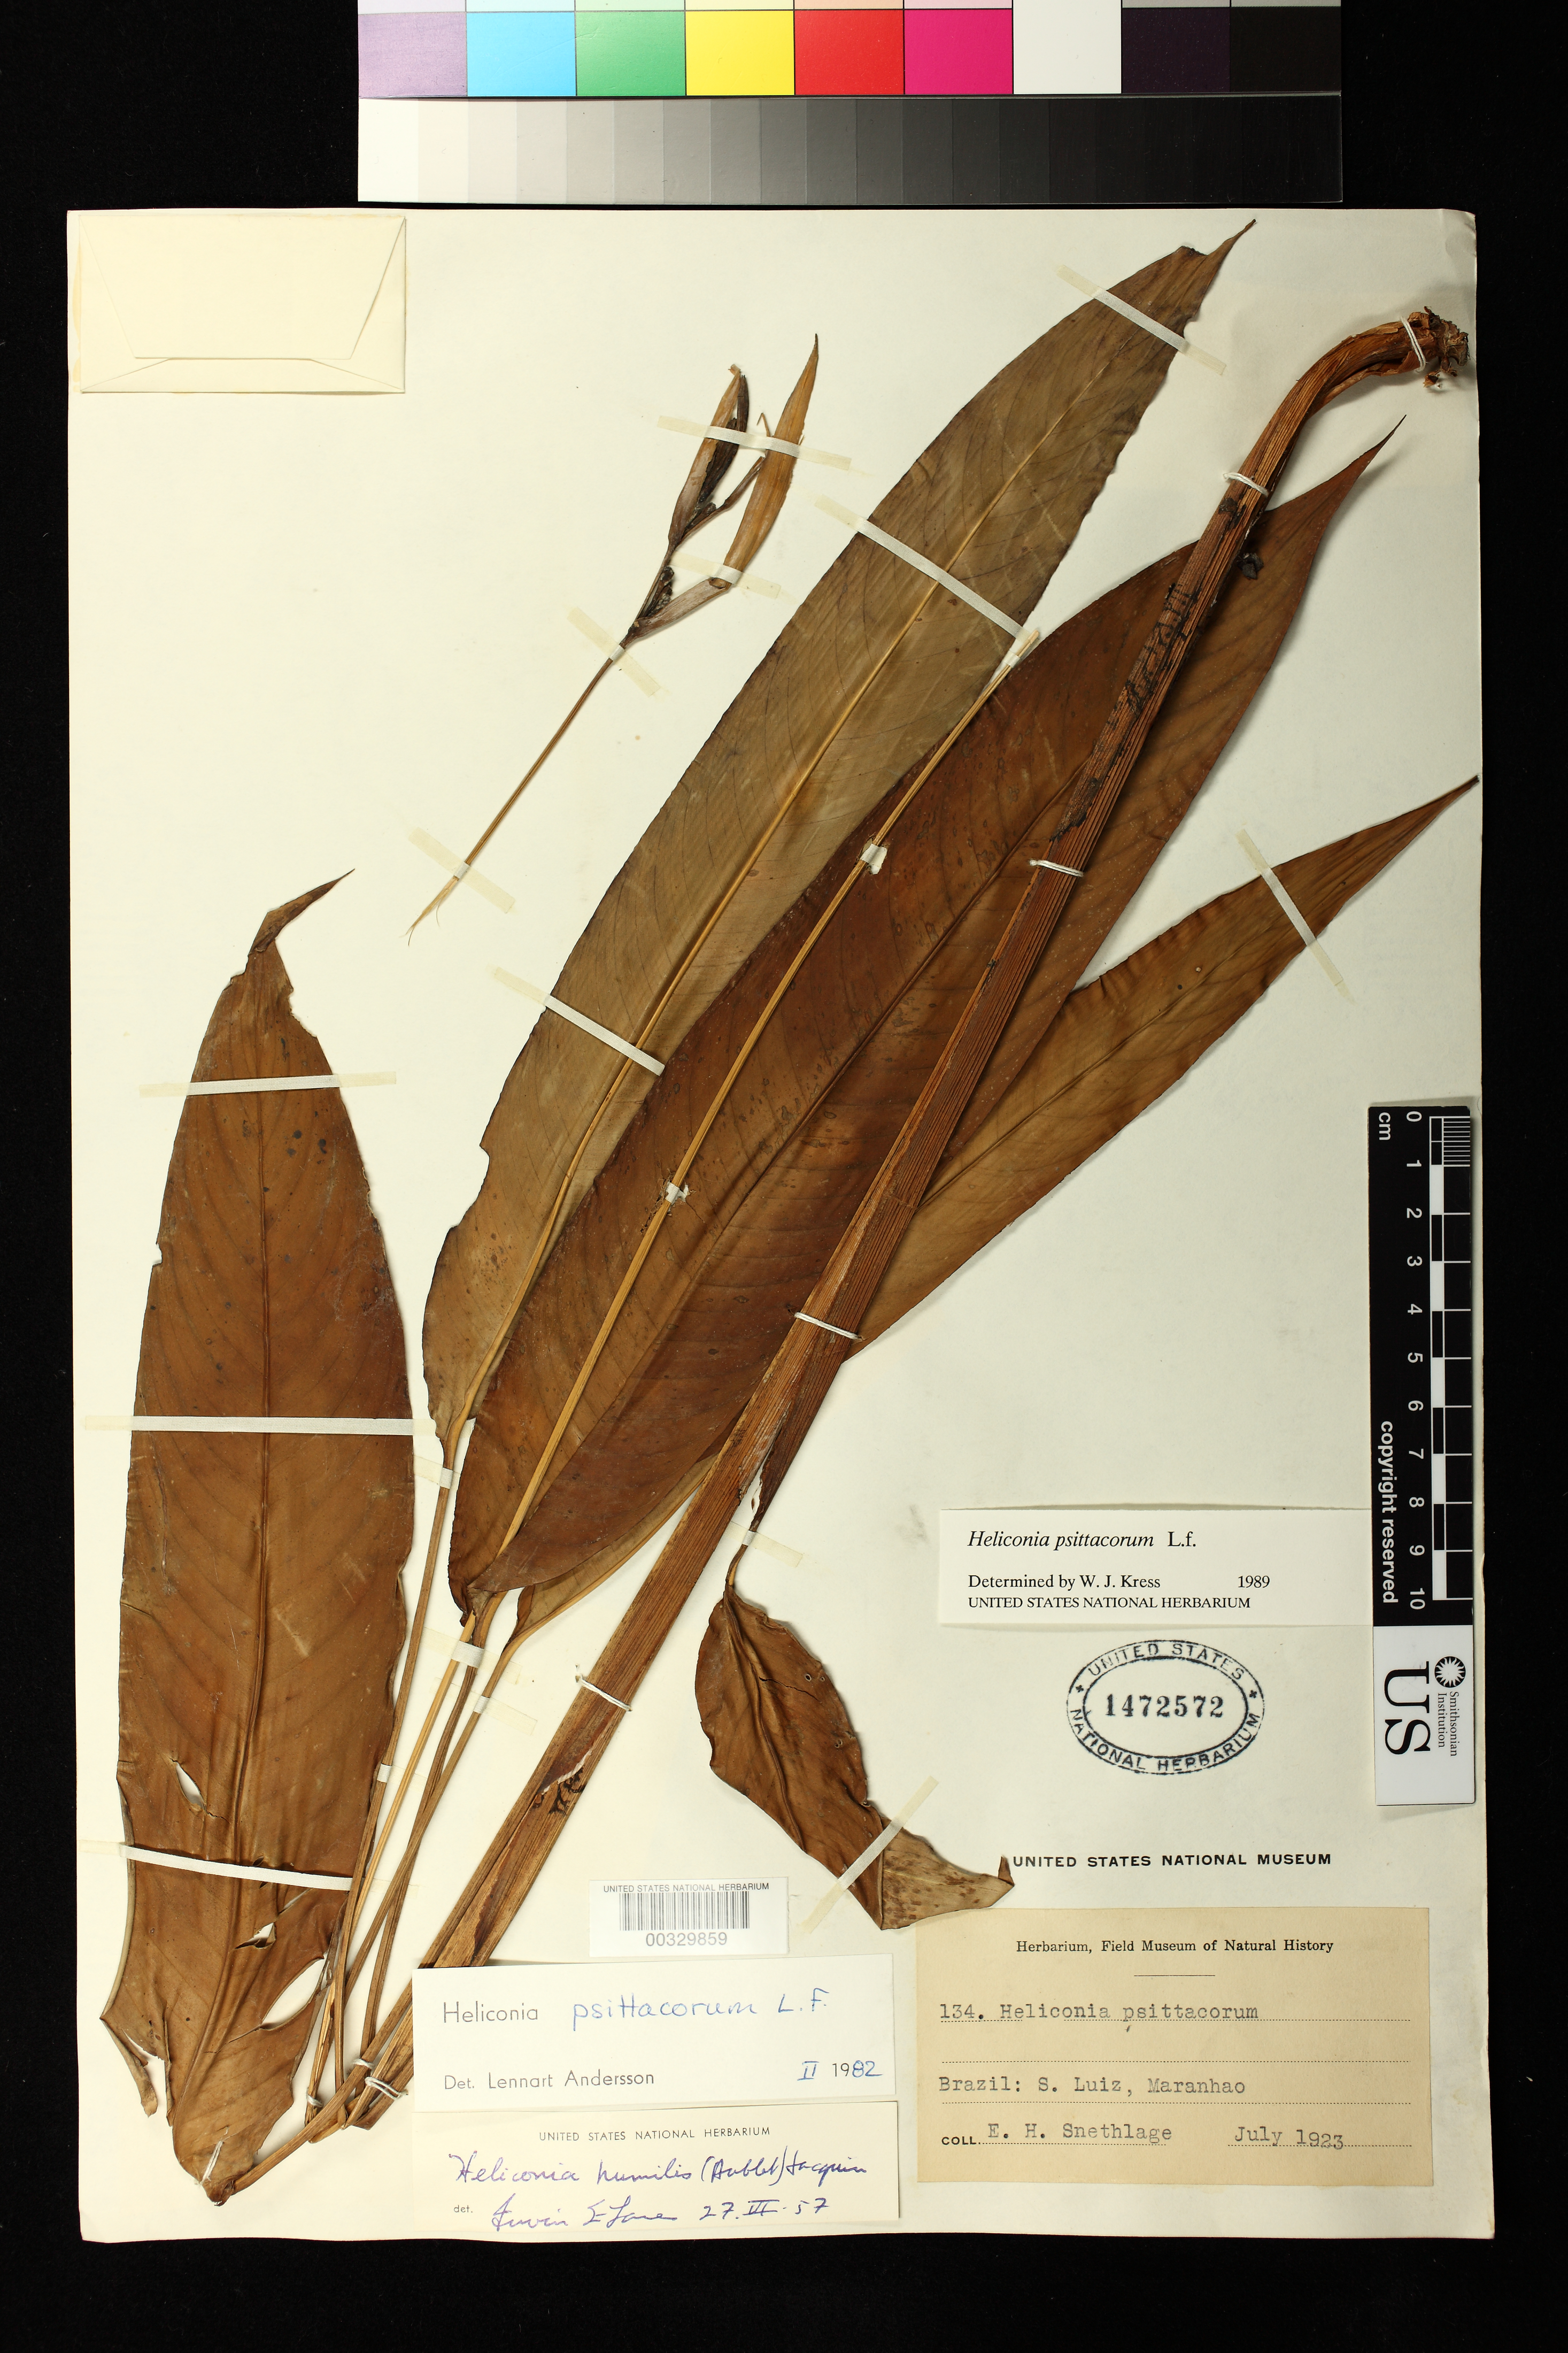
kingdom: Plantae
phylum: Tracheophyta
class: Liliopsida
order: Zingiberales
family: Heliconiaceae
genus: Heliconia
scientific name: Heliconia psittacorum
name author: L. f.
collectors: E. Snethlage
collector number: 134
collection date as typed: Jul 1923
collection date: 1923-07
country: Brazil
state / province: Maranhão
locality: S. luiz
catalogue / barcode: US 1472572